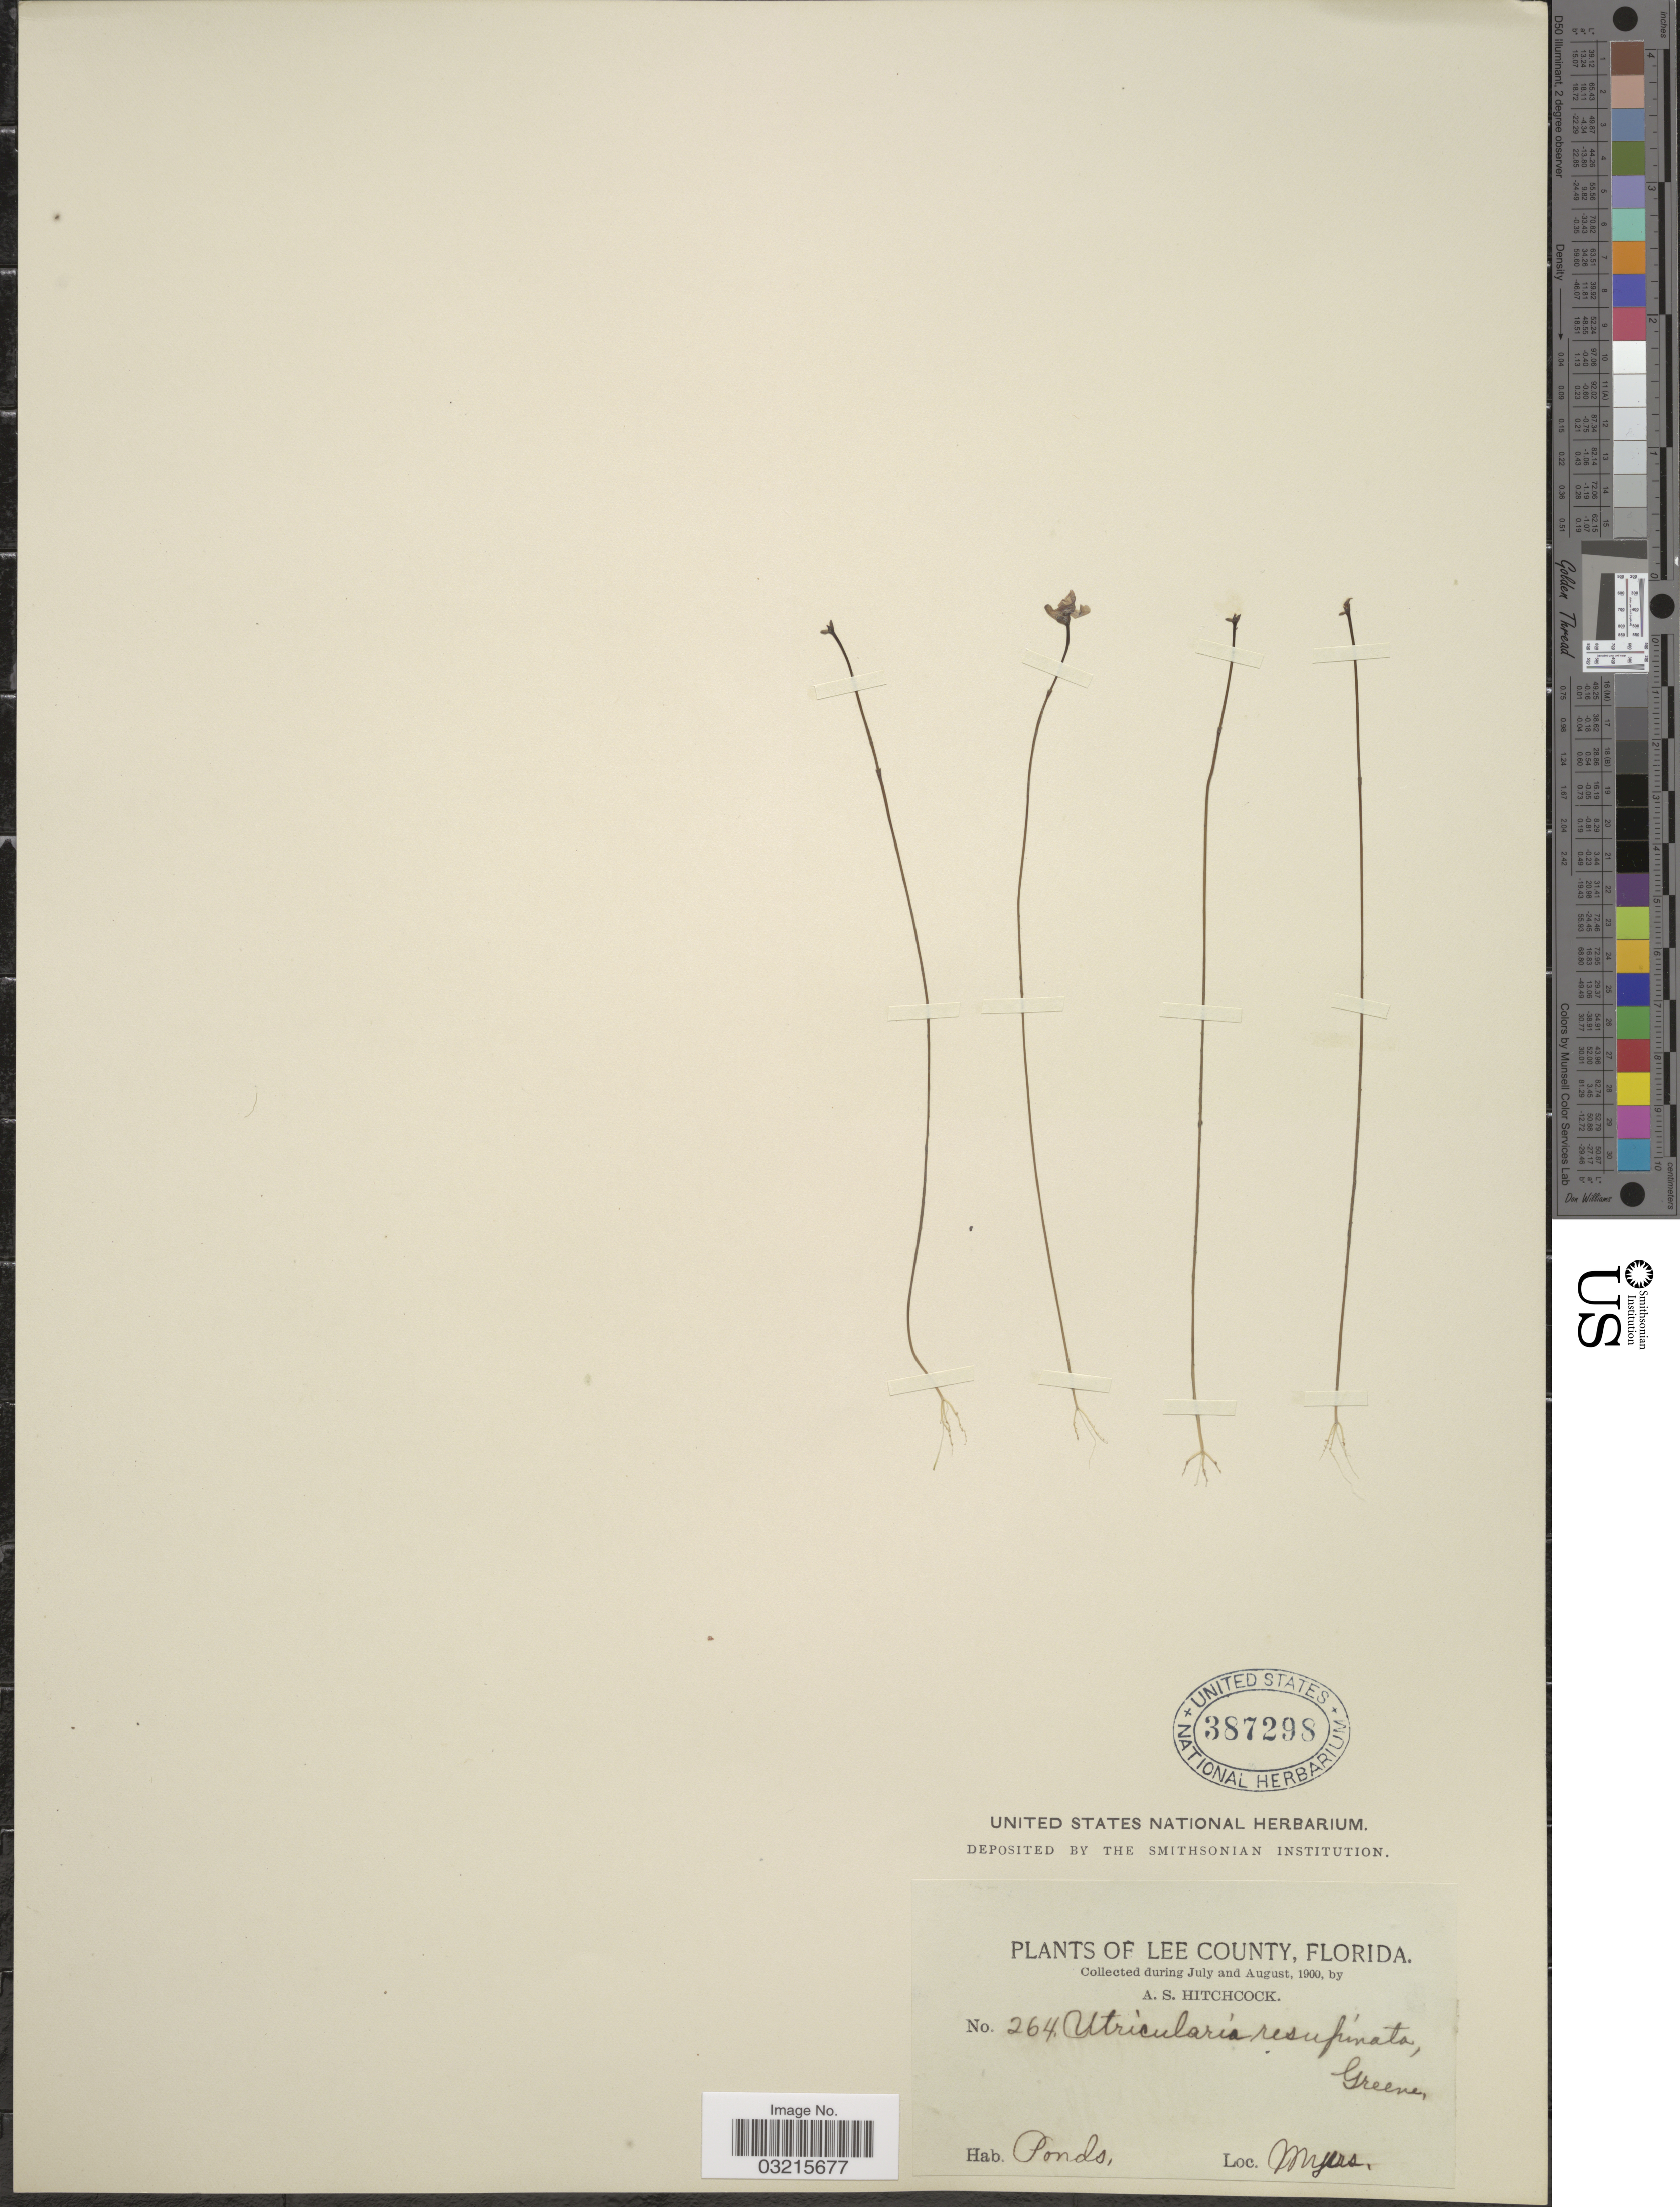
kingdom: Plantae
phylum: Tracheophyta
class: Magnoliopsida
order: Lamiales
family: Lentibulariaceae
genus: Utricularia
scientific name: Utricularia resupinata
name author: B.D. Greene ex Bigelow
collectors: A. S. Hitchcock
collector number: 264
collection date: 1900-07/1900-08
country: United States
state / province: Florida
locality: Lee County, Myers.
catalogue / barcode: US 387298